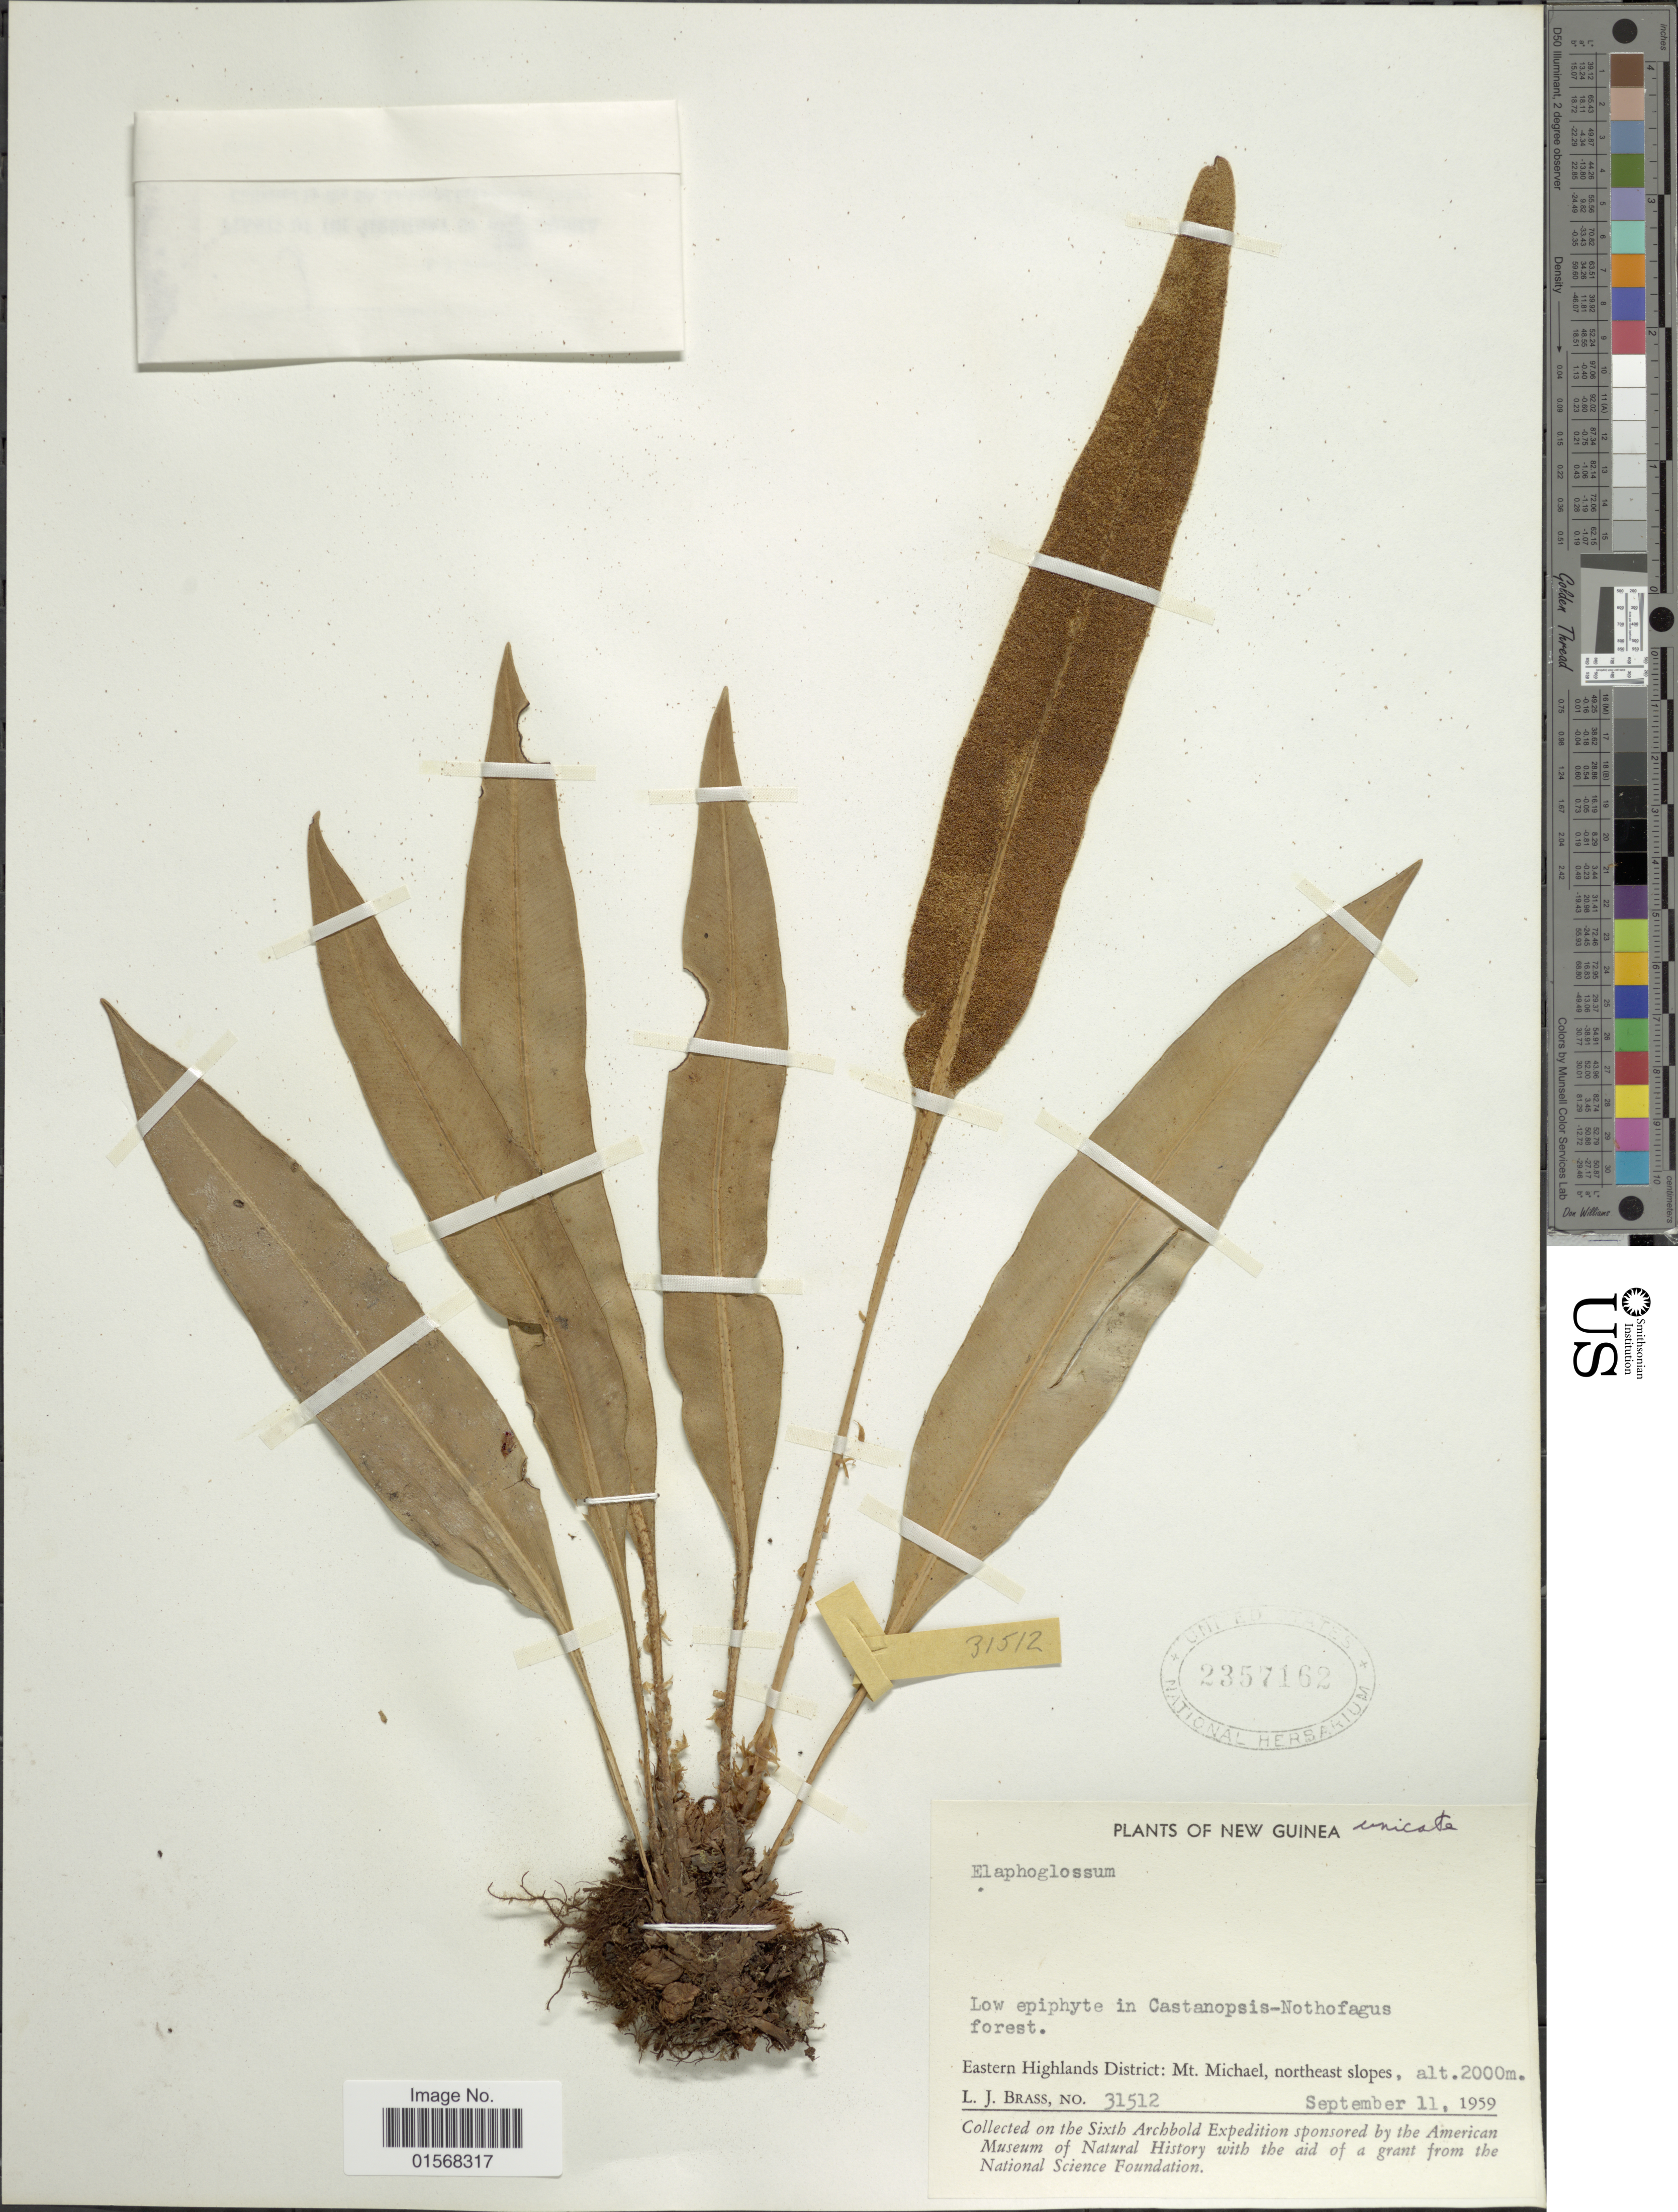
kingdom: Plantae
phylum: Tracheophyta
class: Polypodiopsida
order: Polypodiales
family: Dryopteridaceae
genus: Elaphoglossum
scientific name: Elaphoglossum sp.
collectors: L. J. Brass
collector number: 31512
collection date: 1959-09-11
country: Papua New Guinea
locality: New Guinea, Eastern Highlands District: Mt. Michael, northeast slopes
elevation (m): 2000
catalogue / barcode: US 2357162